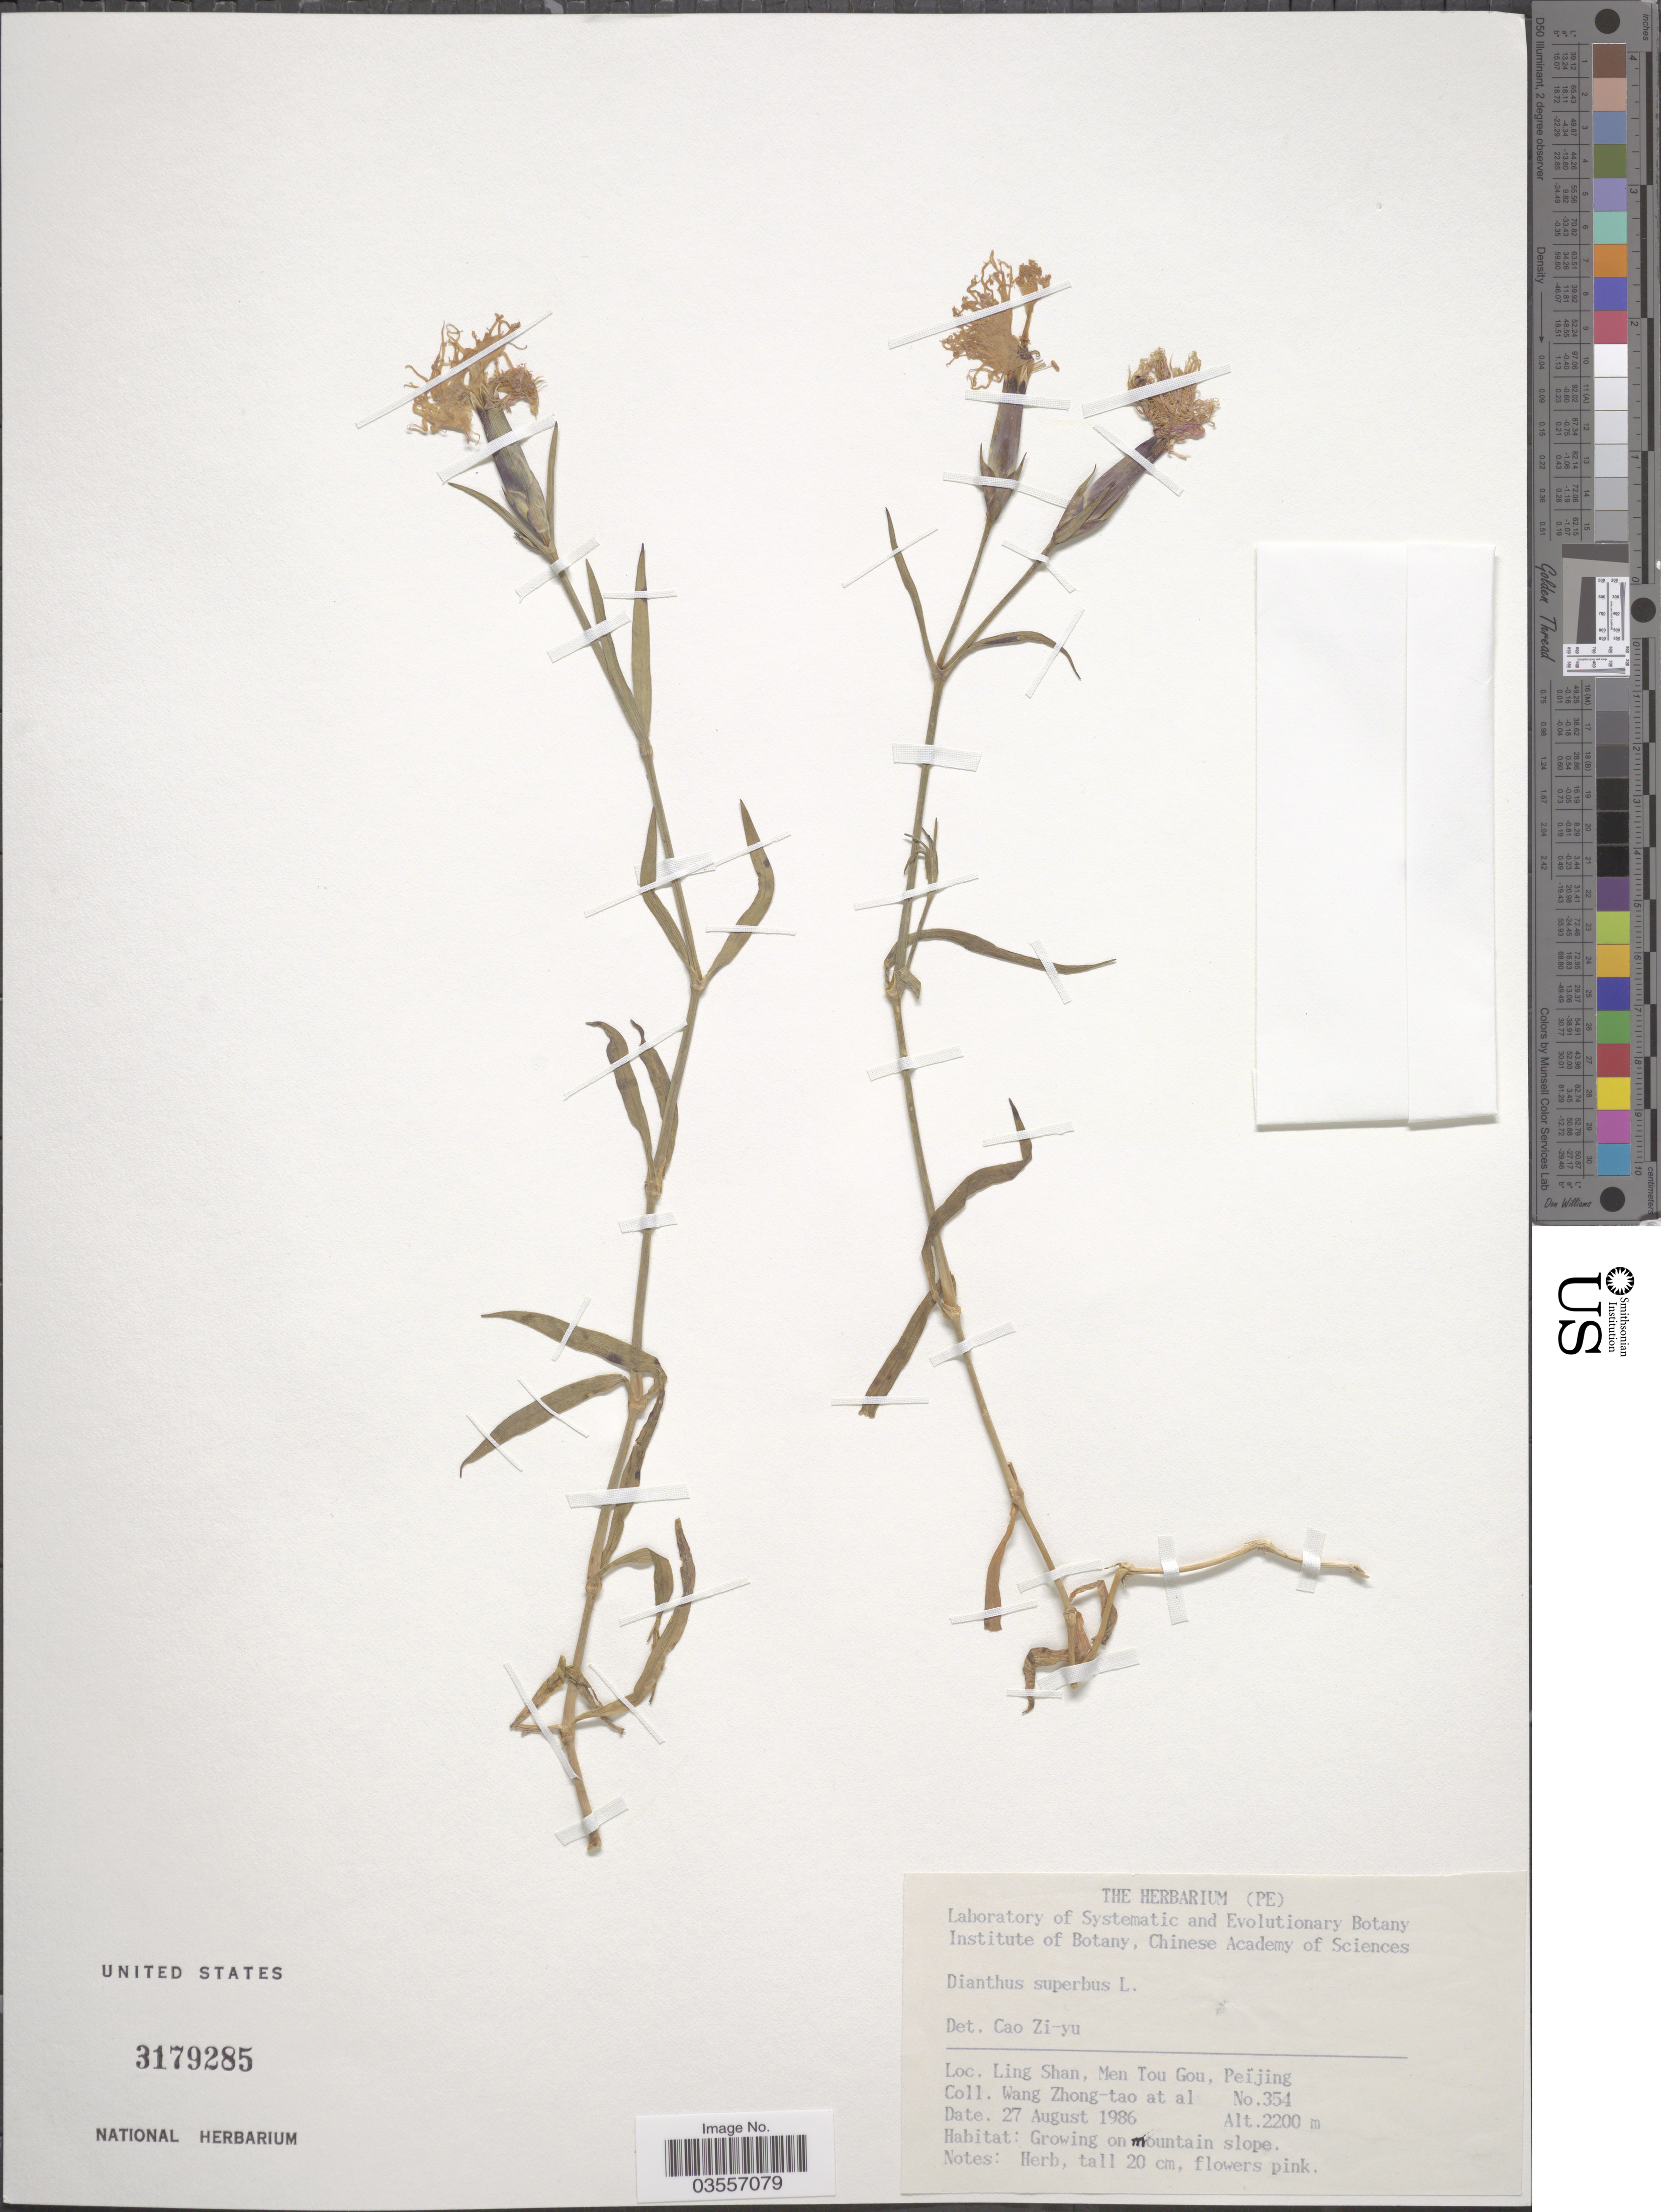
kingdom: Plantae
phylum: Tracheophyta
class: Magnoliopsida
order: Caryophyllales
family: Caryophyllaceae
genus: Dianthus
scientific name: Dianthus chinensis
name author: L.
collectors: W. Zhong-Tao & et al.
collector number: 354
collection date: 1986-08-27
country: China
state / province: Beijing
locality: Ling Shan, Men Tou Gou, Peïjing.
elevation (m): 2200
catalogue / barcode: US 3179285